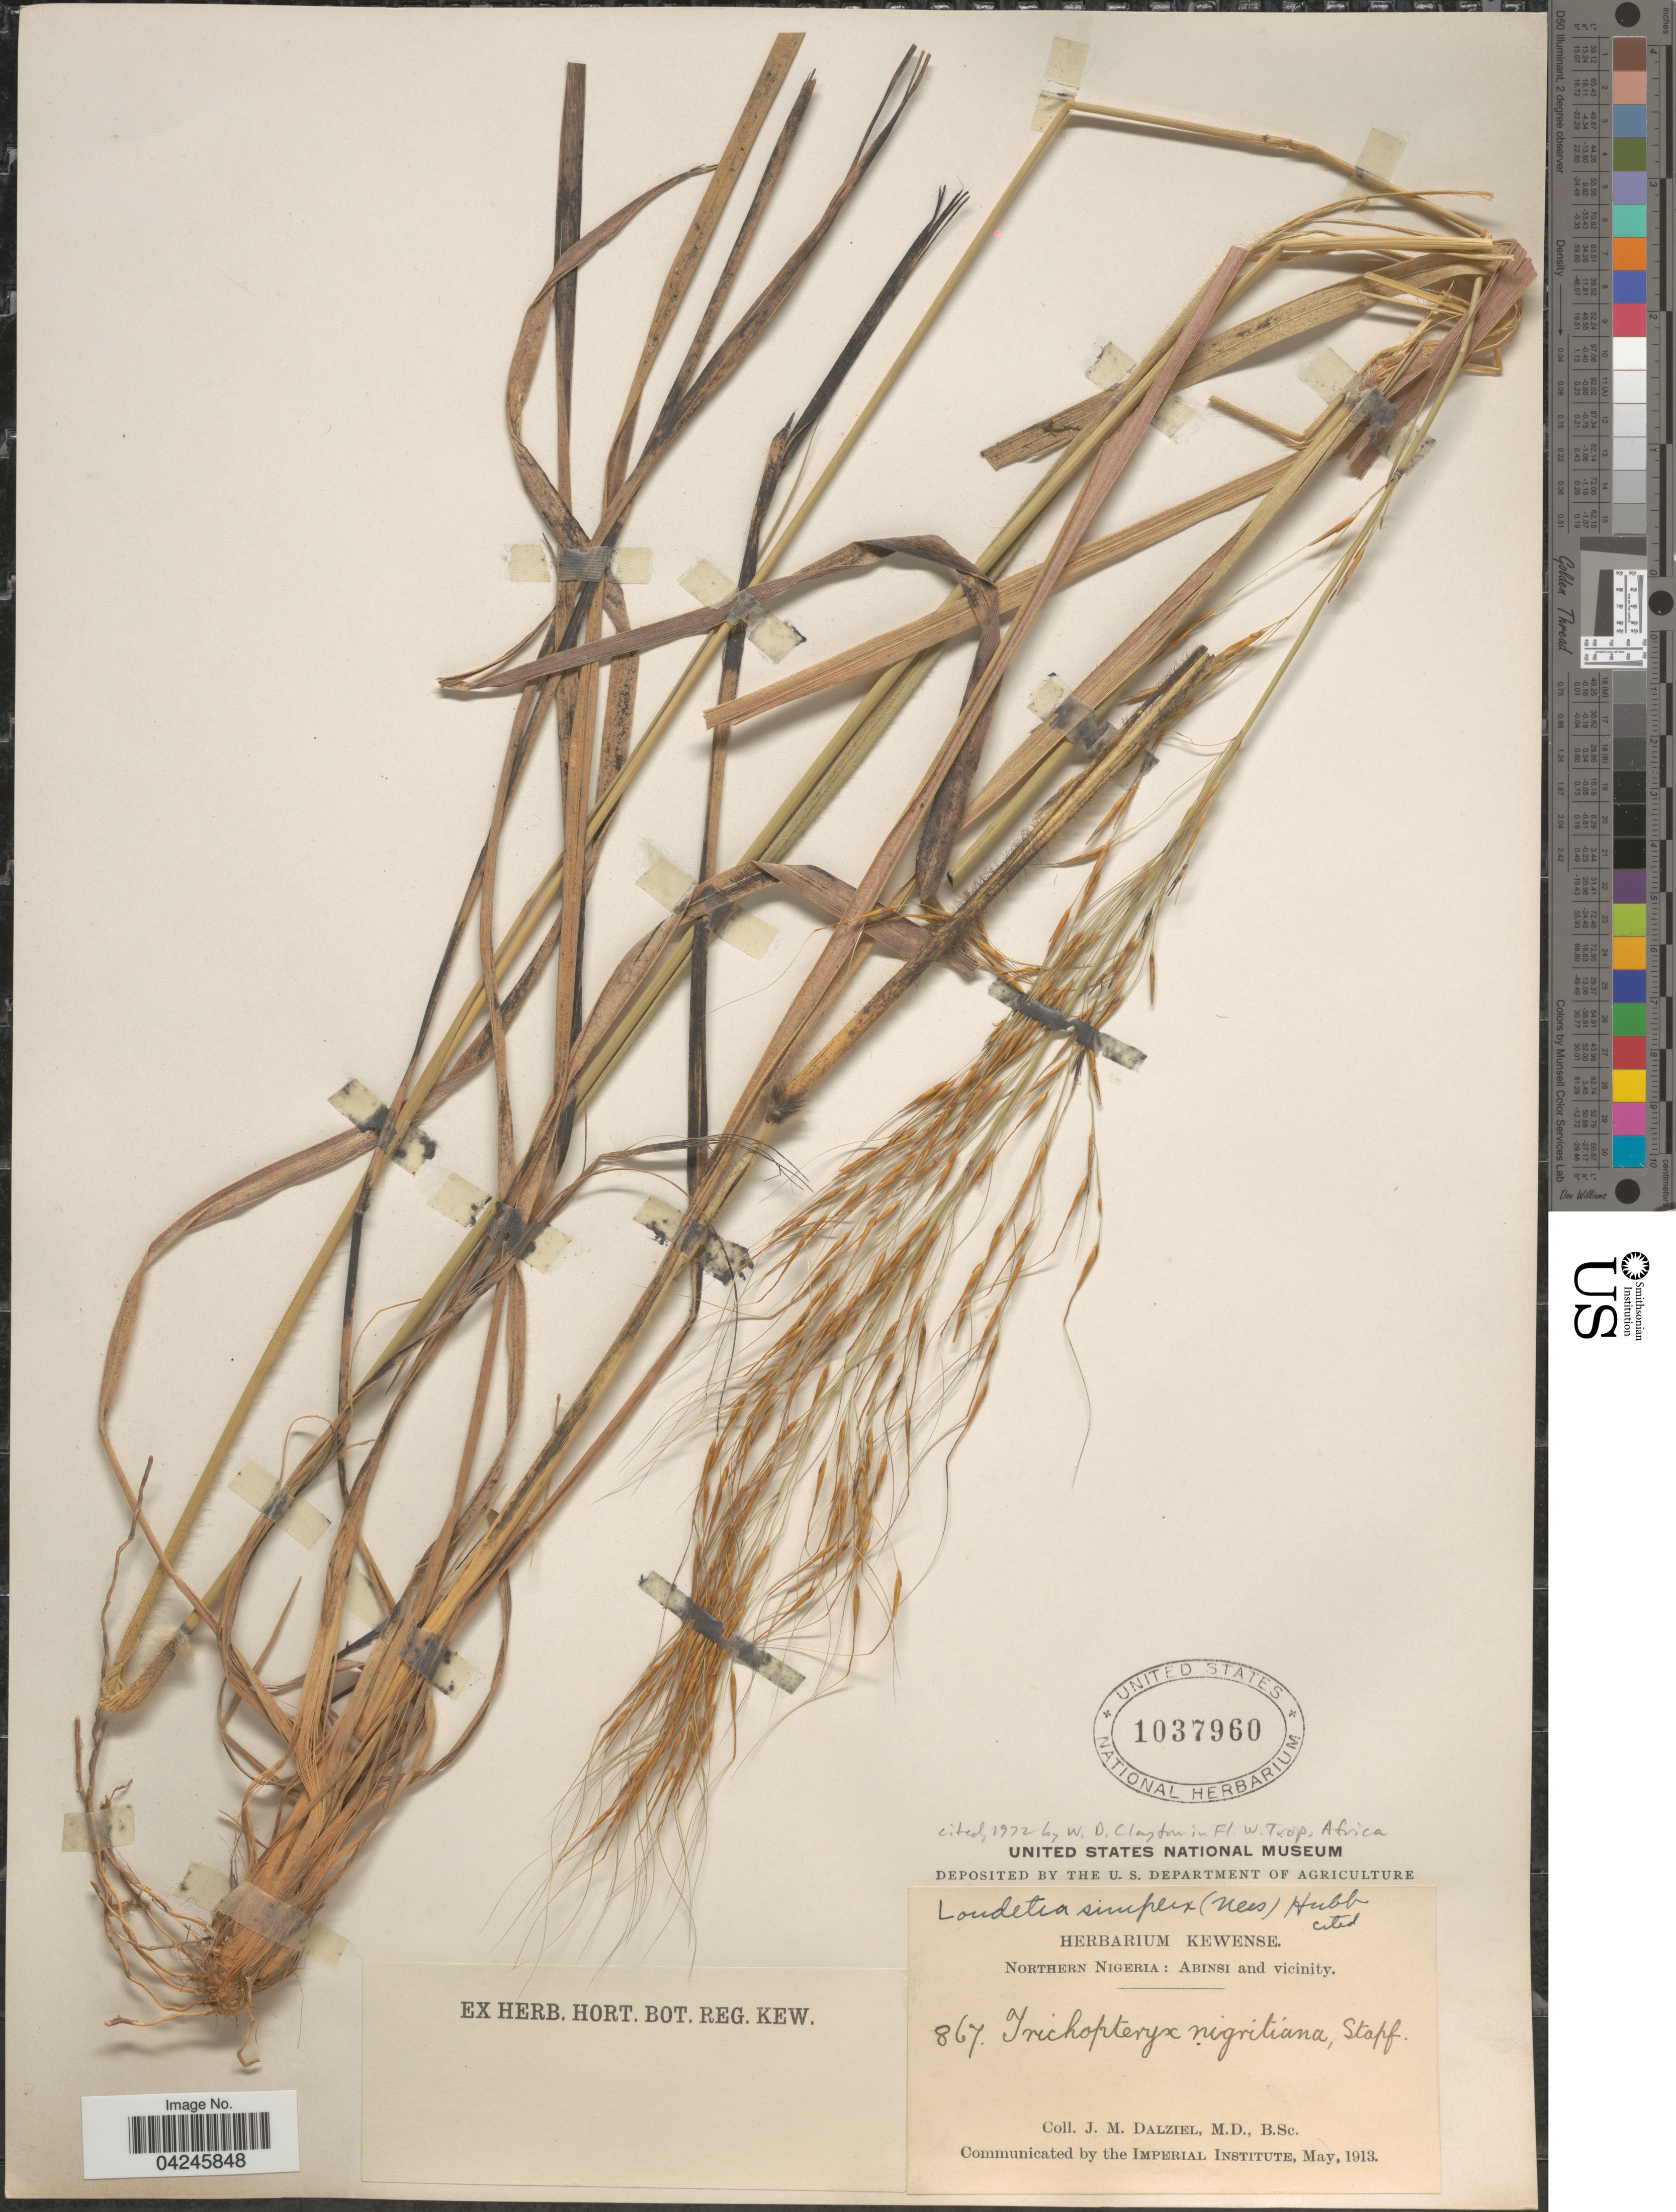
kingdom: Plantae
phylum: Tracheophyta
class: Liliopsida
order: Poales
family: Poaceae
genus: Loudetia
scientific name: Loudetia simplex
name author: (Nees) C.E. Hubb.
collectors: J. Dalziel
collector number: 867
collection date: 1913-05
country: Nigeria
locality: Northern Nigeria: Abinsi and vicinity.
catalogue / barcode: US 1037960